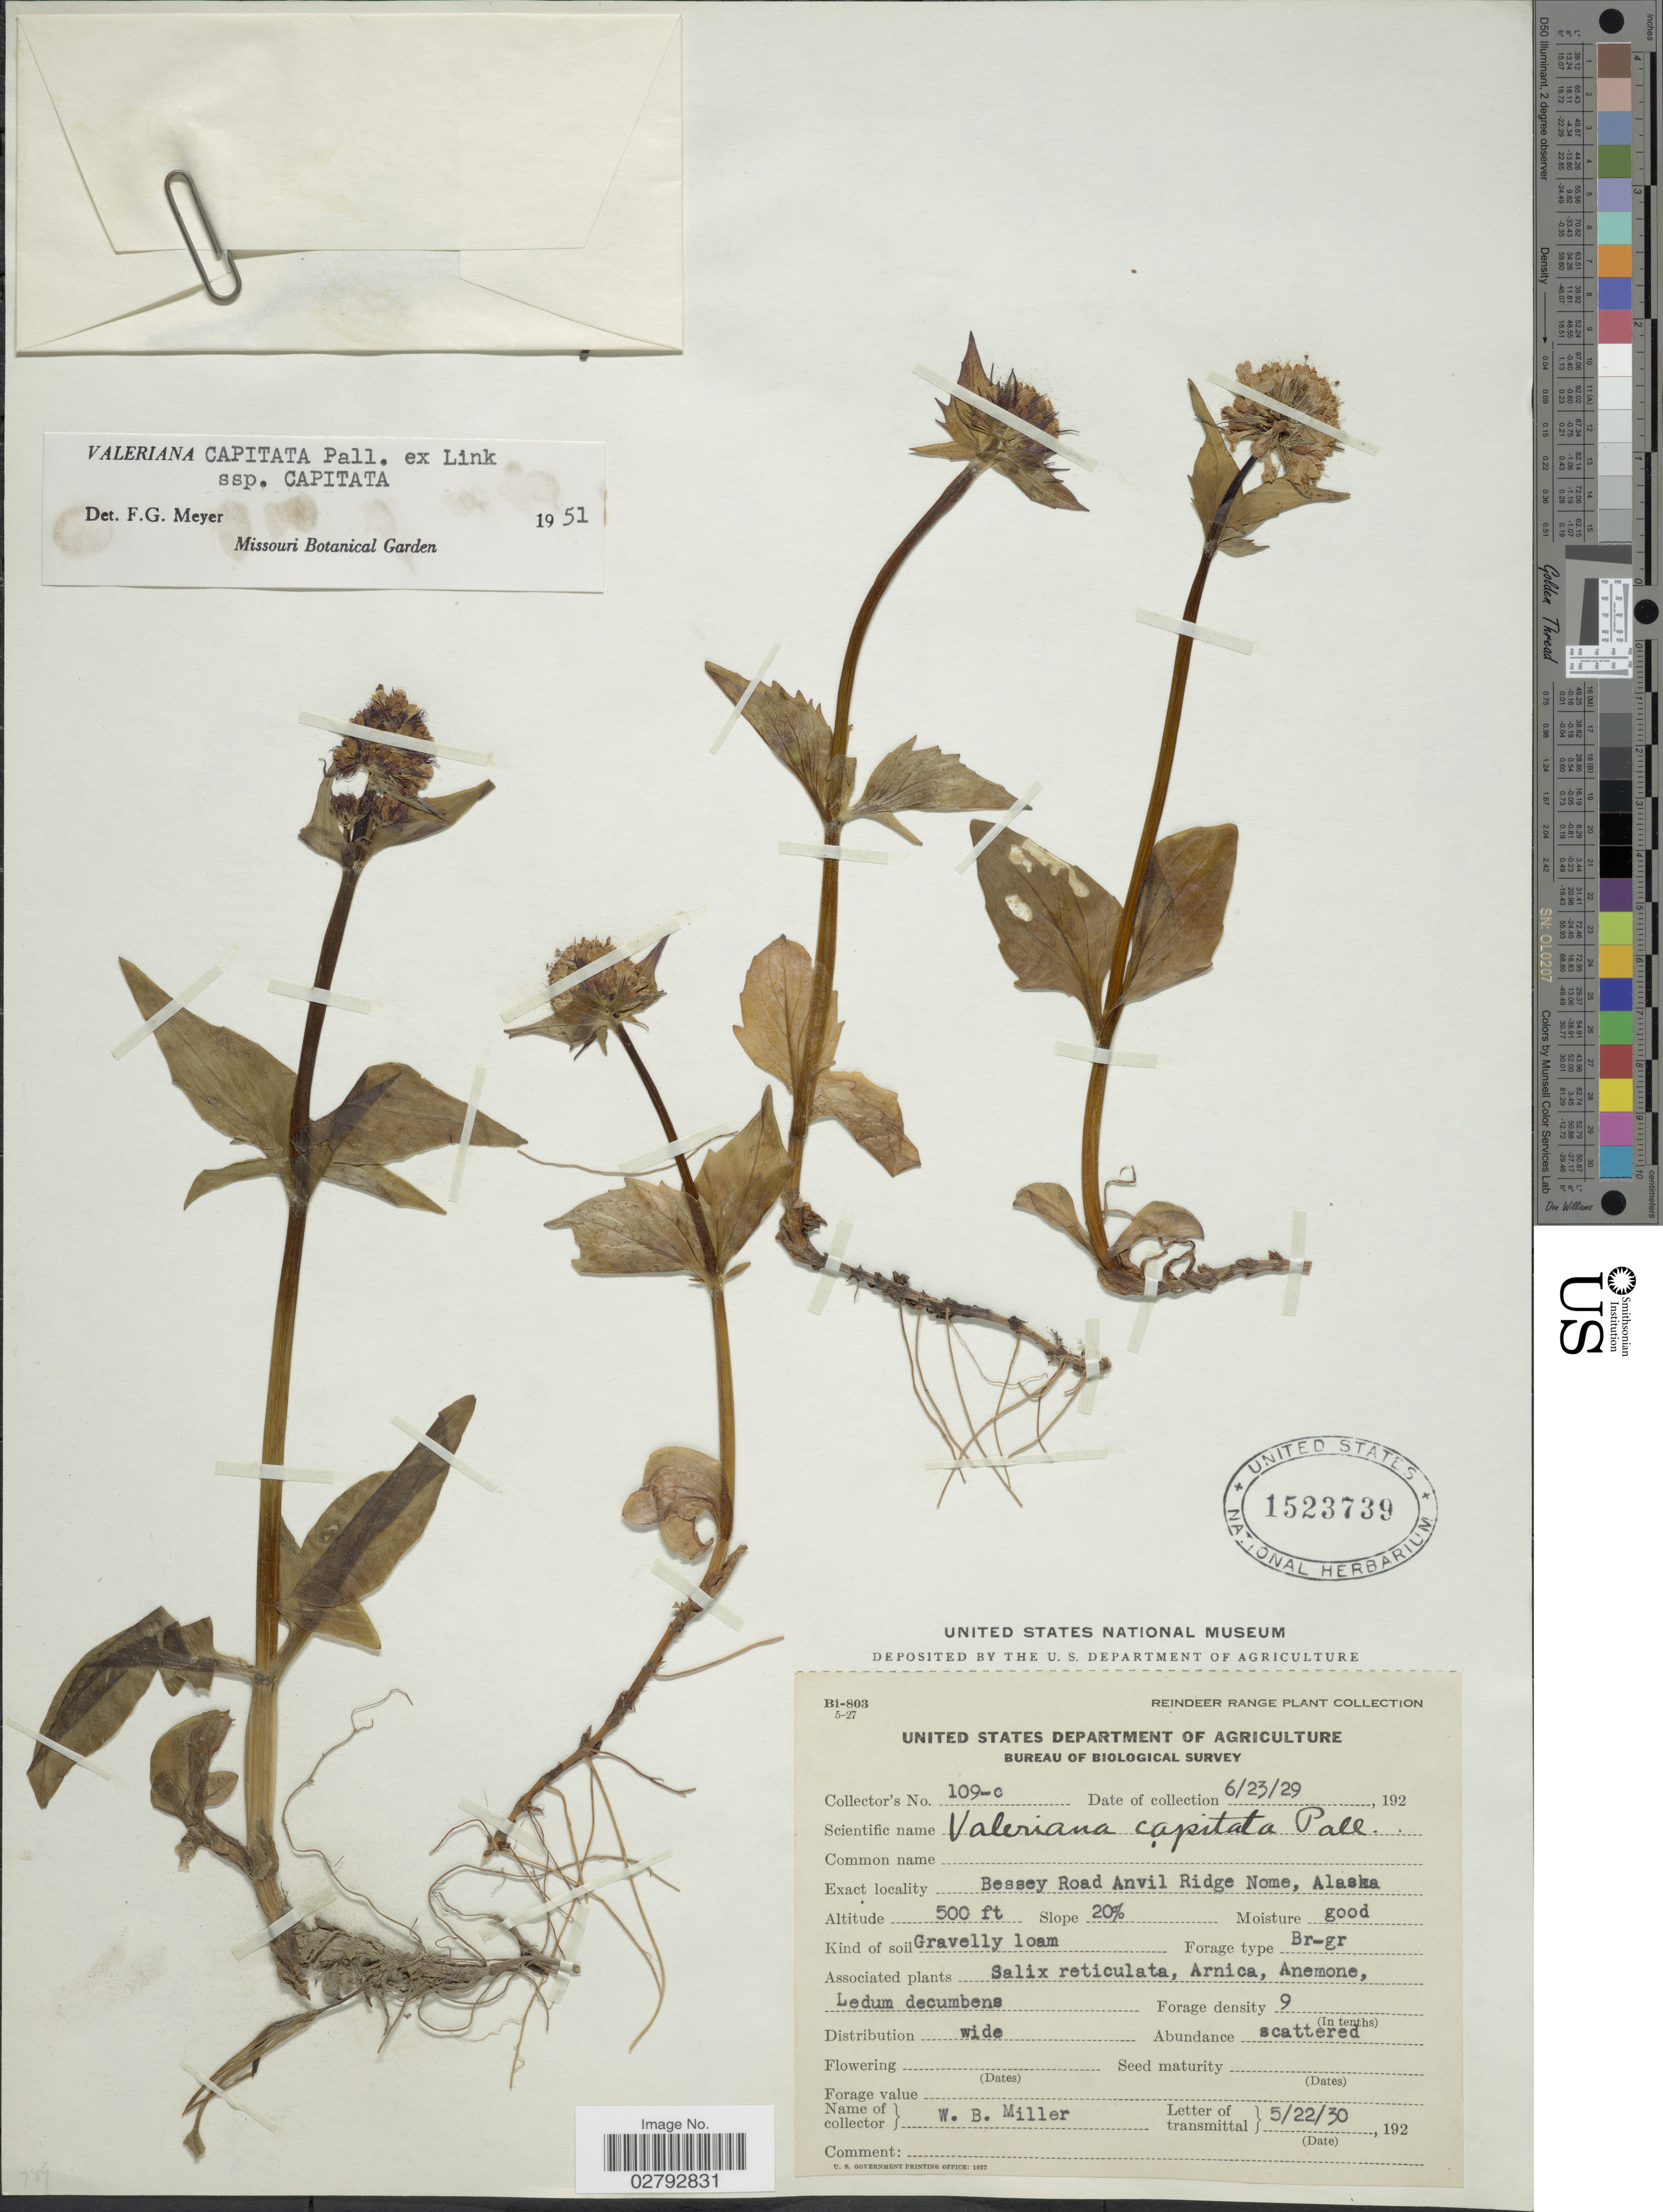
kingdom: Plantae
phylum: Tracheophyta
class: Magnoliopsida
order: Dipsacales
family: Caprifoliaceae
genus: Valeriana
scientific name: Valeriana capitata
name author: Link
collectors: W. Miller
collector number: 109-c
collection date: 1929-06-23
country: United States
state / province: Alaska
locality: Bessey Road Anvil Ridge Nome.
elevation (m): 152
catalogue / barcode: US 1523739